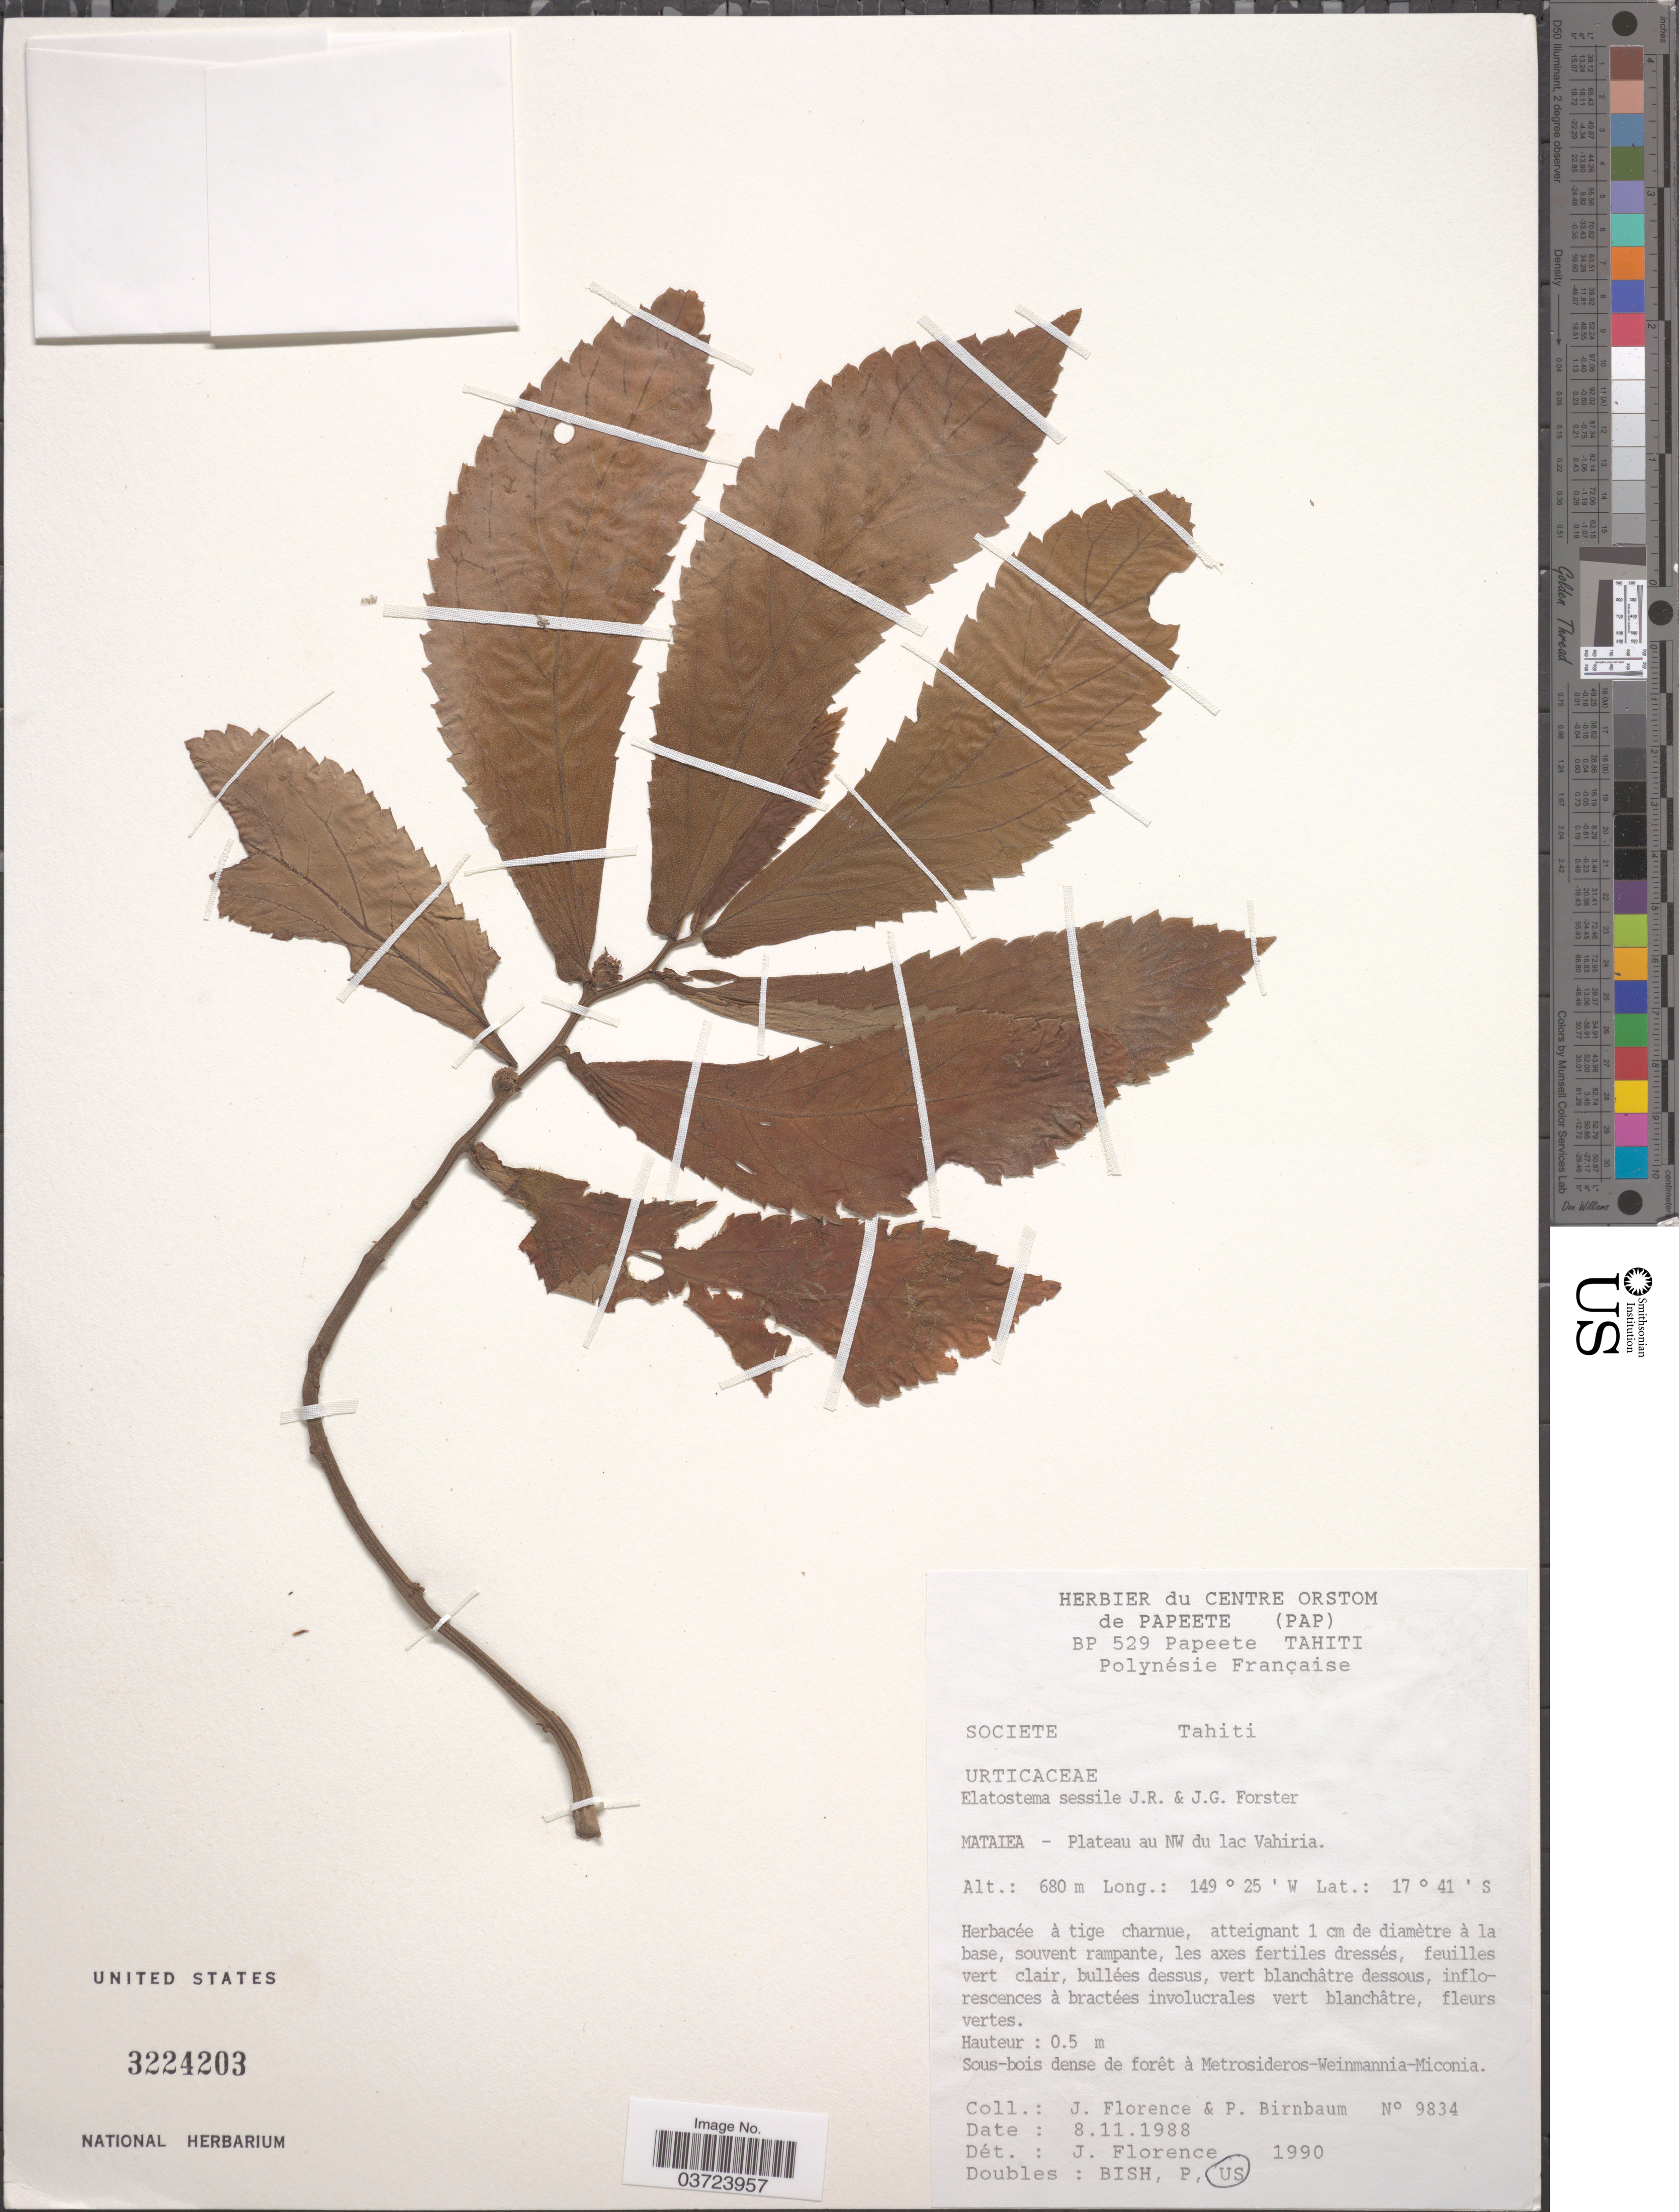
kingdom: Plantae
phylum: Tracheophyta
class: Magnoliopsida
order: Rosales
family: Urticaceae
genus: Elatostema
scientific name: Elatostema sessile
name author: J.R. Forst. & G. Forst.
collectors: J. Florence & P. Birnbaum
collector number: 9834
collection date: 1988-11-08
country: French Polynesia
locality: Societe. Tahiti. Mataiea - Plateau au NW du lac Vahiria.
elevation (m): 680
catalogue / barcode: US 3224203